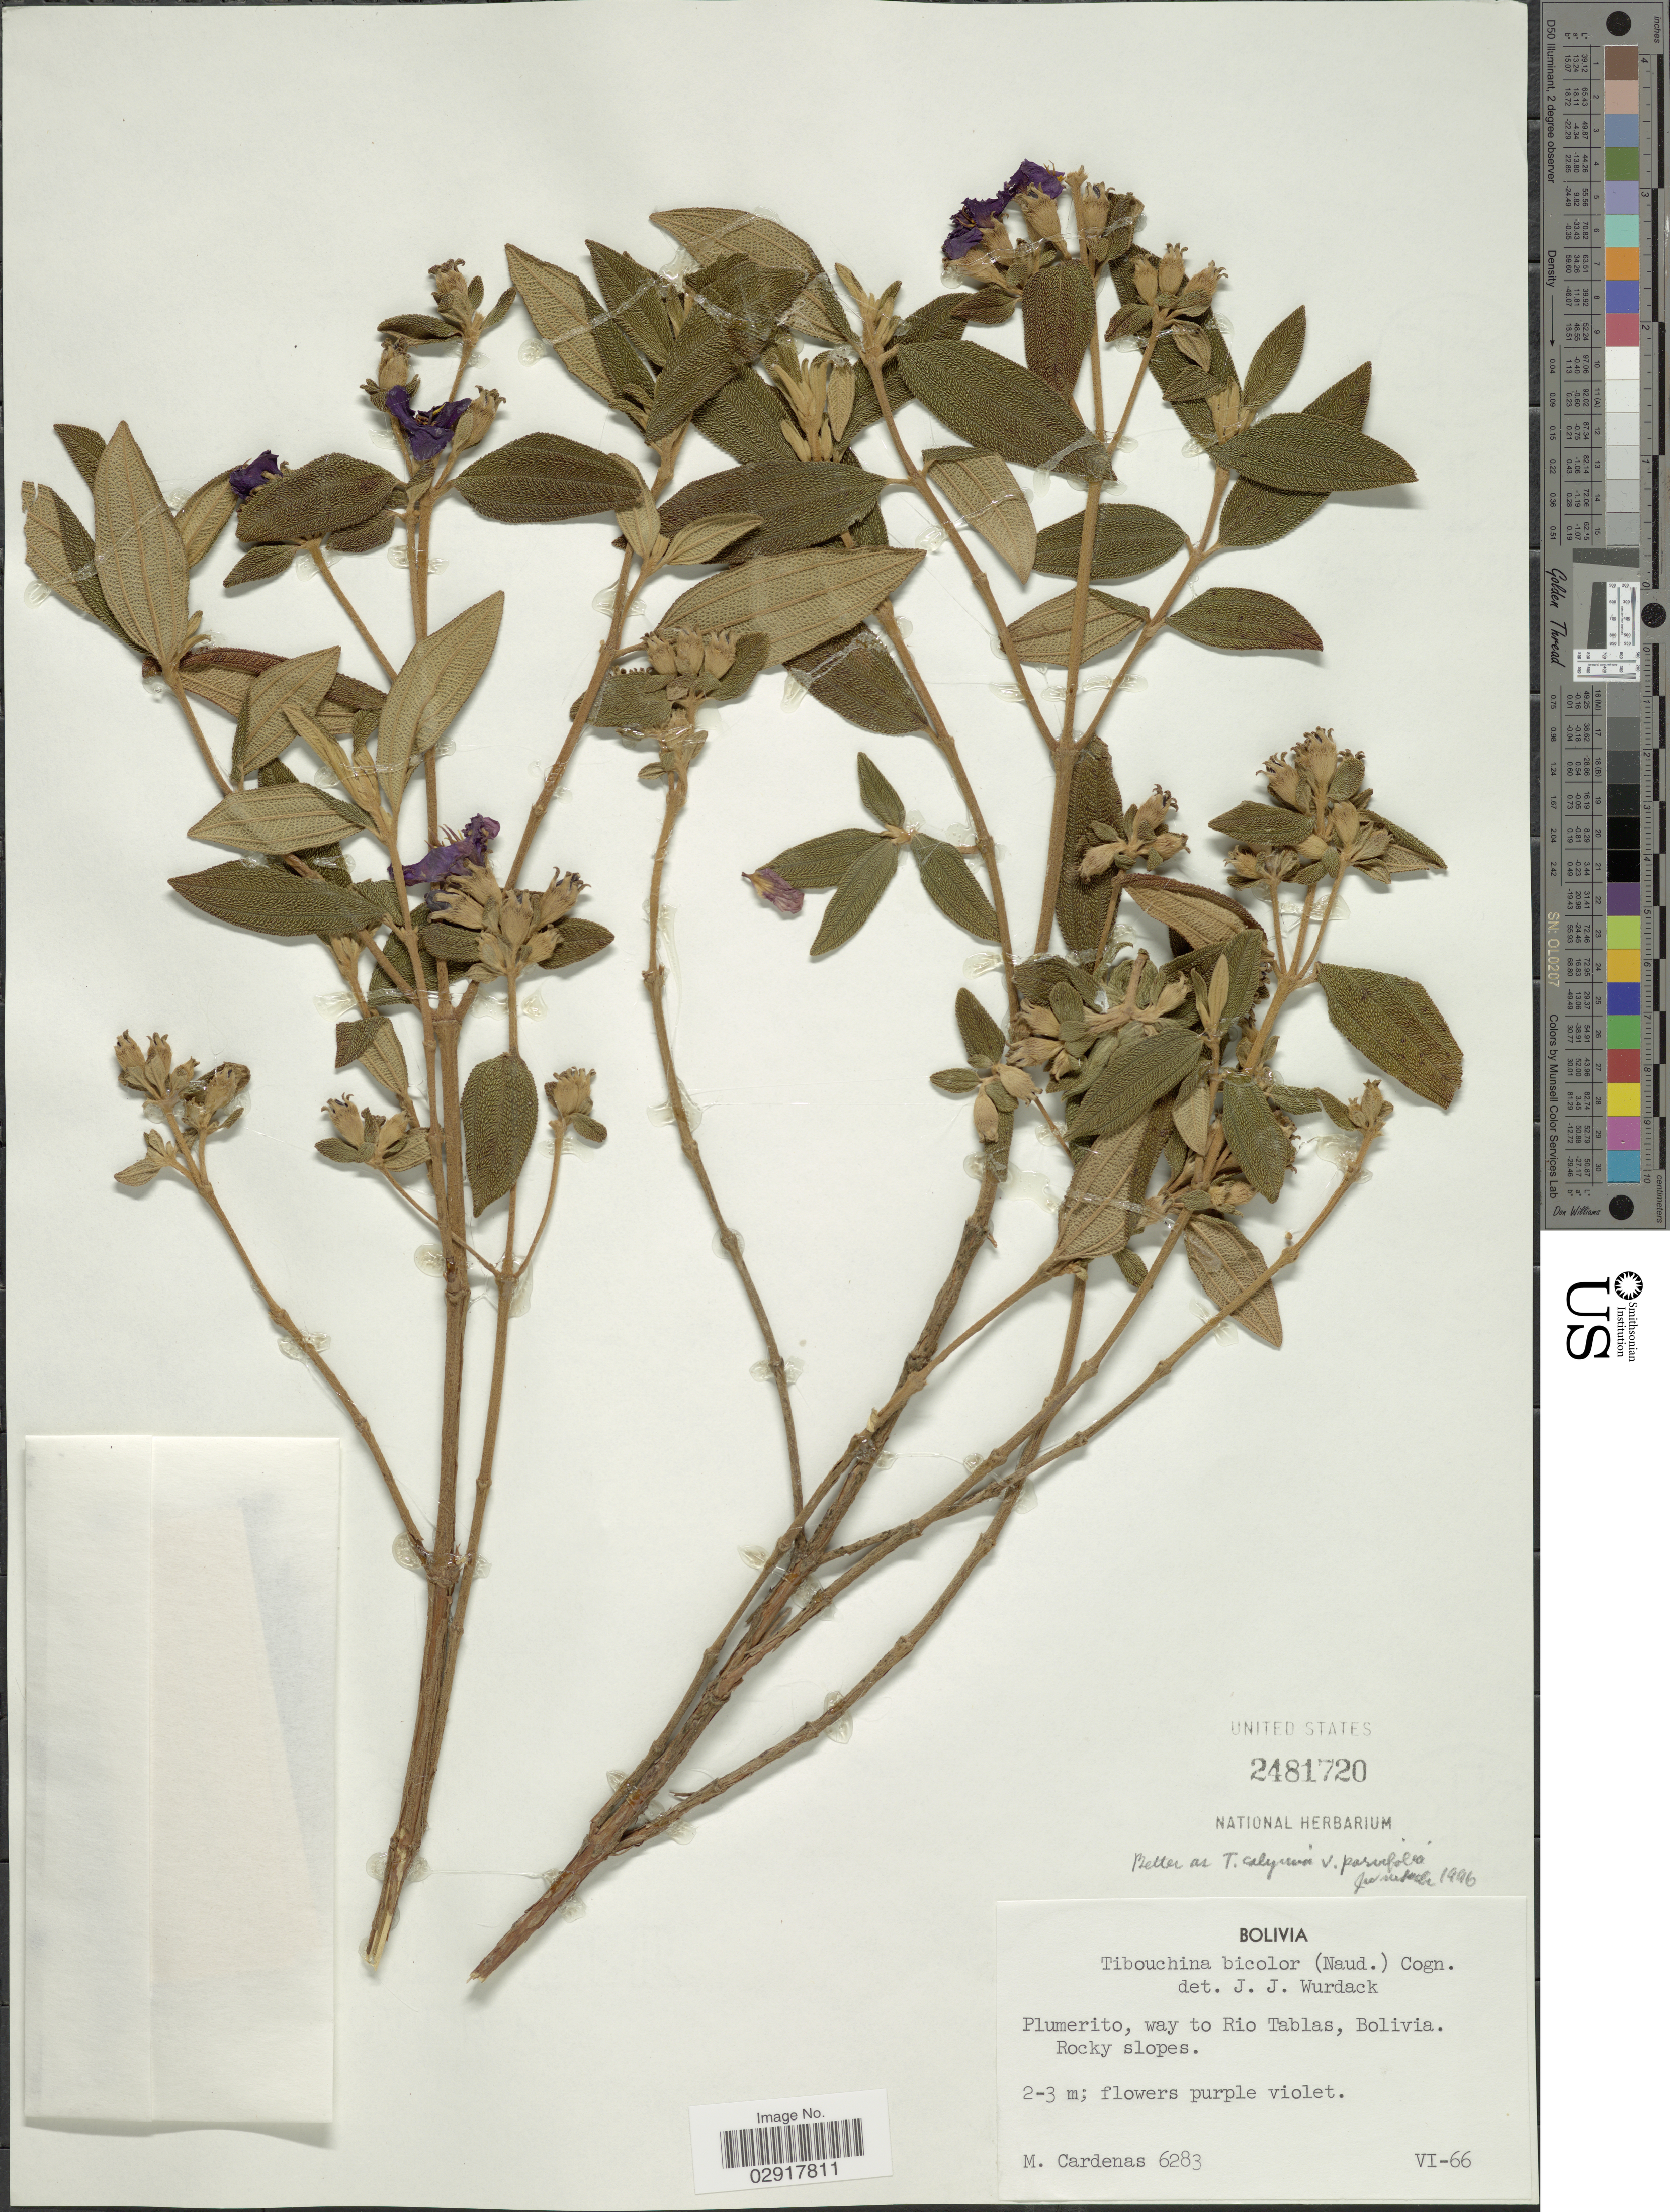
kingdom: Plantae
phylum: Tracheophyta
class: Magnoliopsida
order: Myrtales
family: Melastomataceae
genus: Tibouchina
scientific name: Tibouchina calycina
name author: Cogn.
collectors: M. Cárdenas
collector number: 6283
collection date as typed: Transcribed d/m/y: /6/66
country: Bolivia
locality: Plumerito, way to Rio Tablas. Rocky slopes.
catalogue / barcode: US 2481720